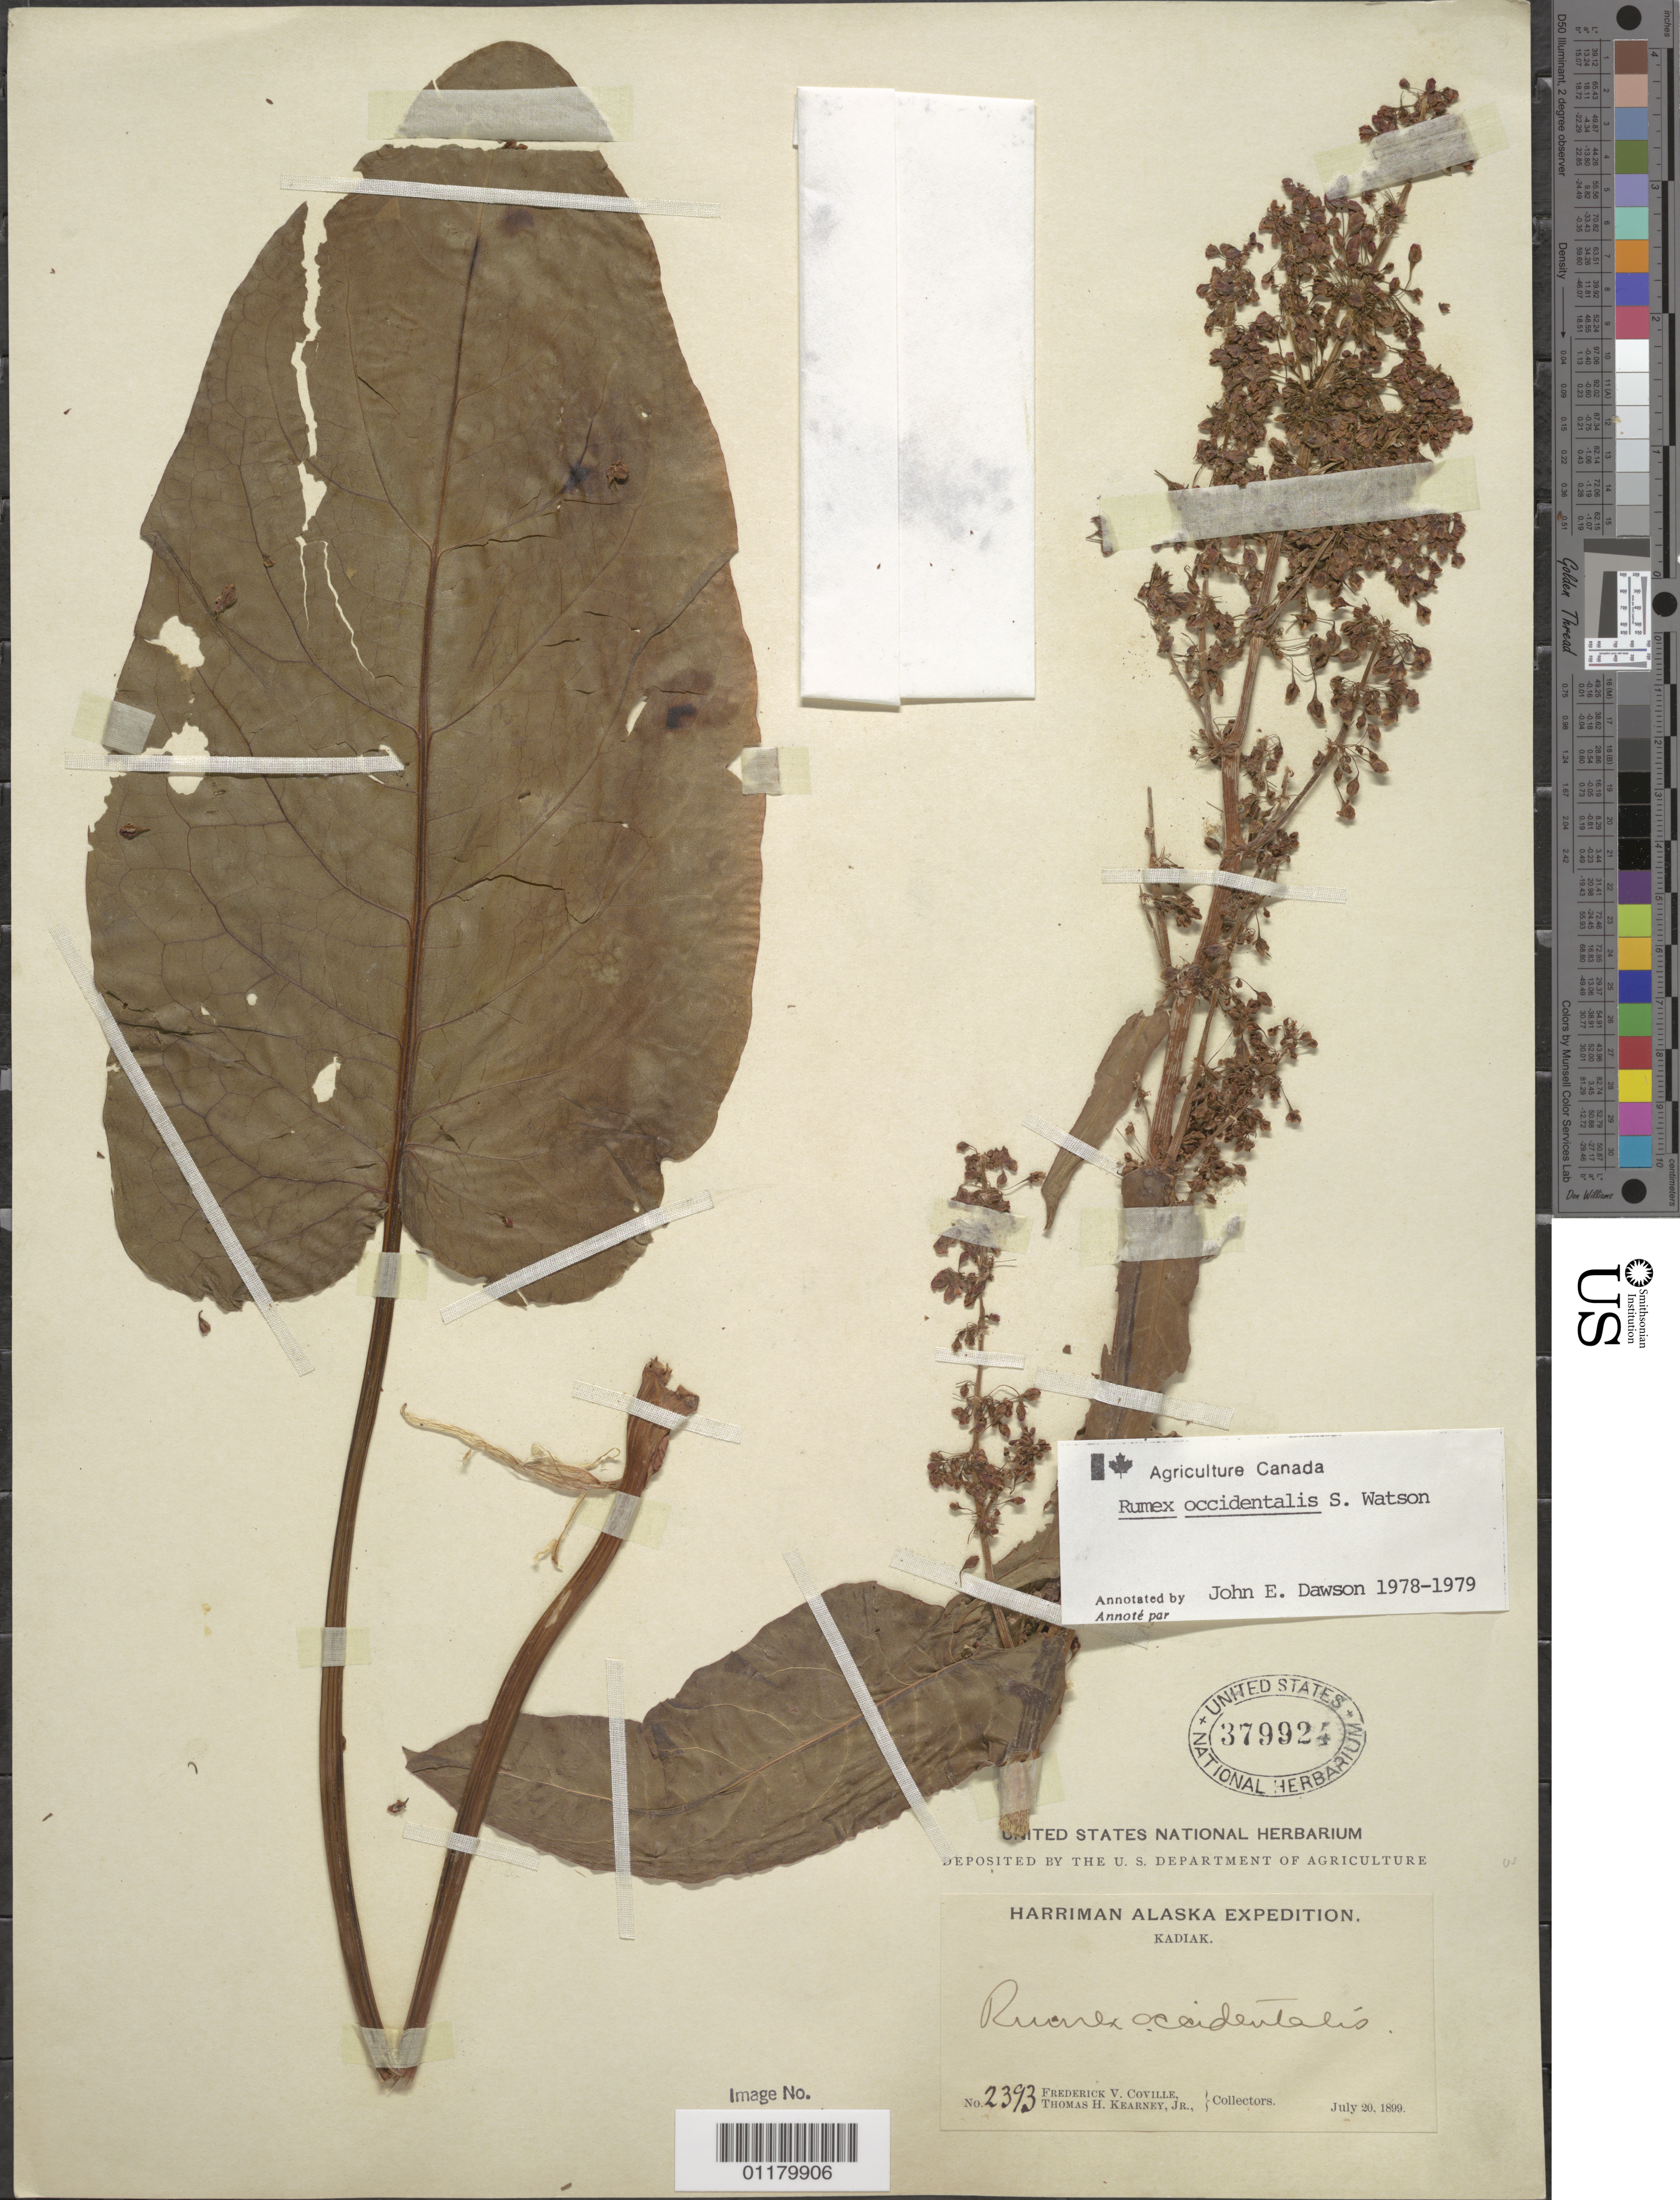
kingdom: Plantae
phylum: Tracheophyta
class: Magnoliopsida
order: Caryophyllales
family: Polygonaceae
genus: Rumex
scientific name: Rumex occidentalis var. occidentalis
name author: S. Watson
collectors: F. V. Coville & T. H. Kearney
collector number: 2393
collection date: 1899-07-20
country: United States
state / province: Alaska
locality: Kadiak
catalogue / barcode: US 379924